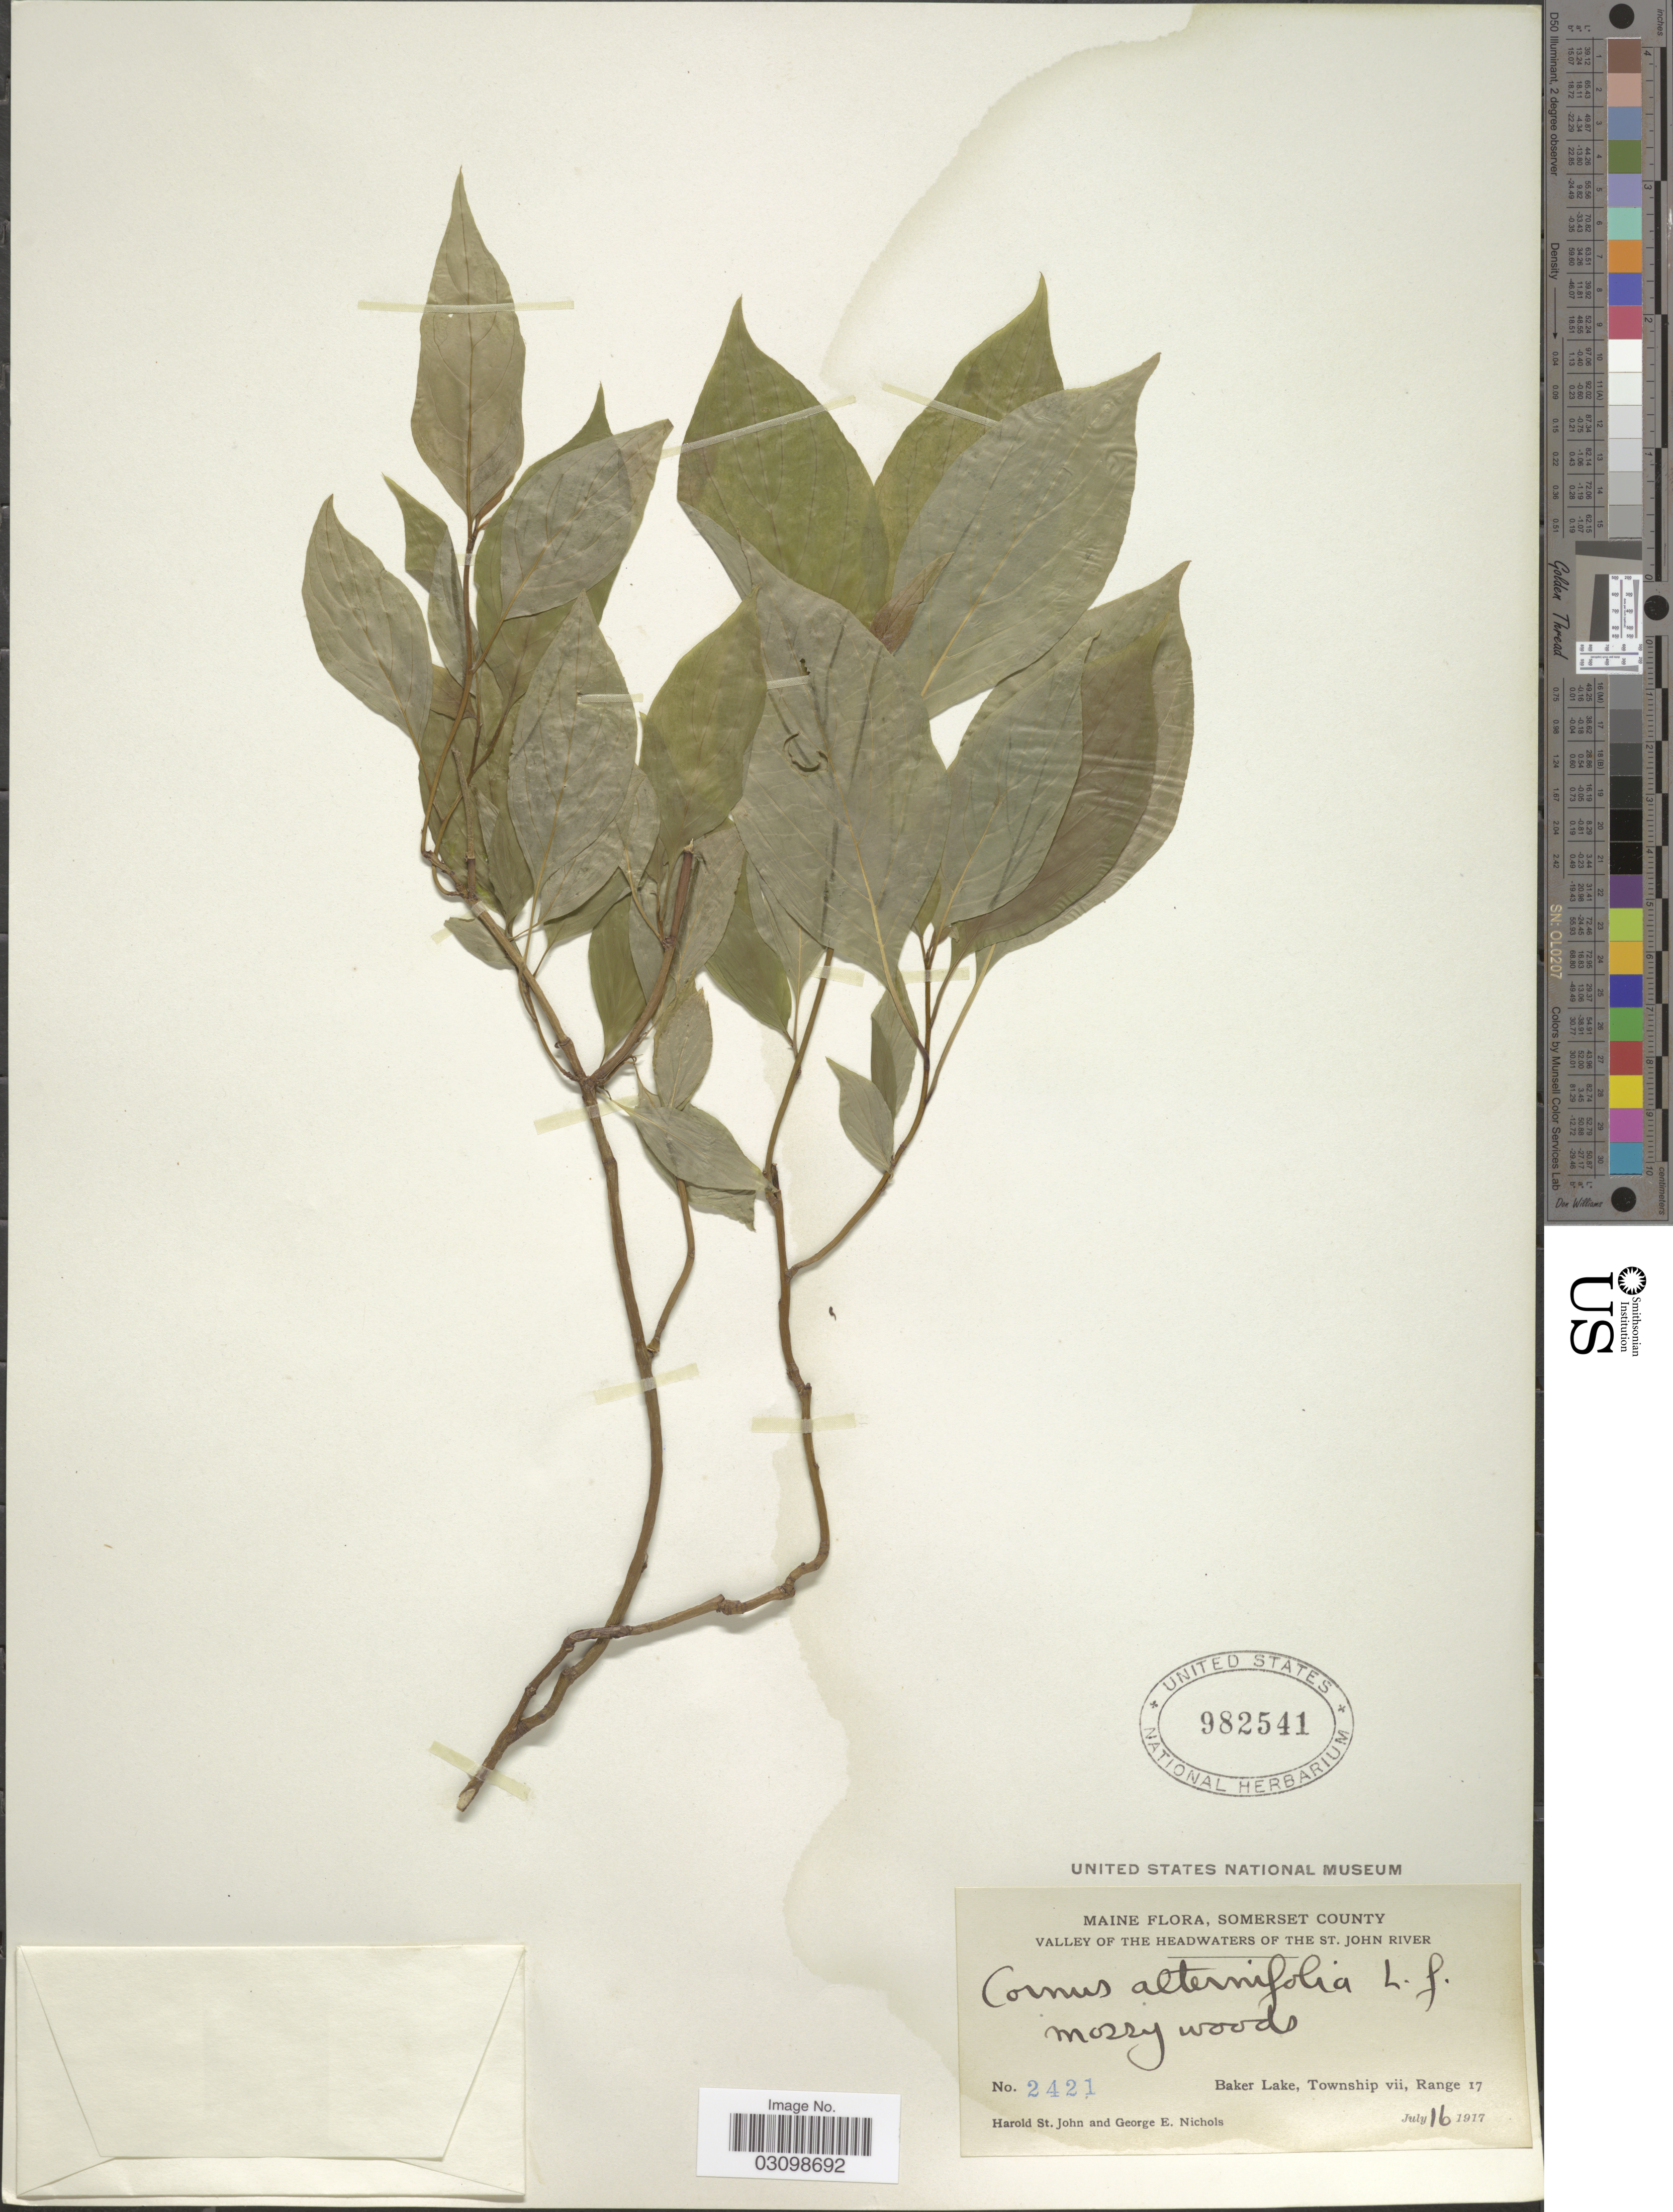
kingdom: Plantae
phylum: Tracheophyta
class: Magnoliopsida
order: Cornales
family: Cornaceae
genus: Cornus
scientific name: Cornus alternifolia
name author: L.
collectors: H. St. John & G. E. Nichols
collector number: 2421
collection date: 1917-07-16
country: United States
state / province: Maine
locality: Somerset County. Valley of the headwaters of the St. John River. Baker Lake, Township vii, Range 17.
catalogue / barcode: US 982541